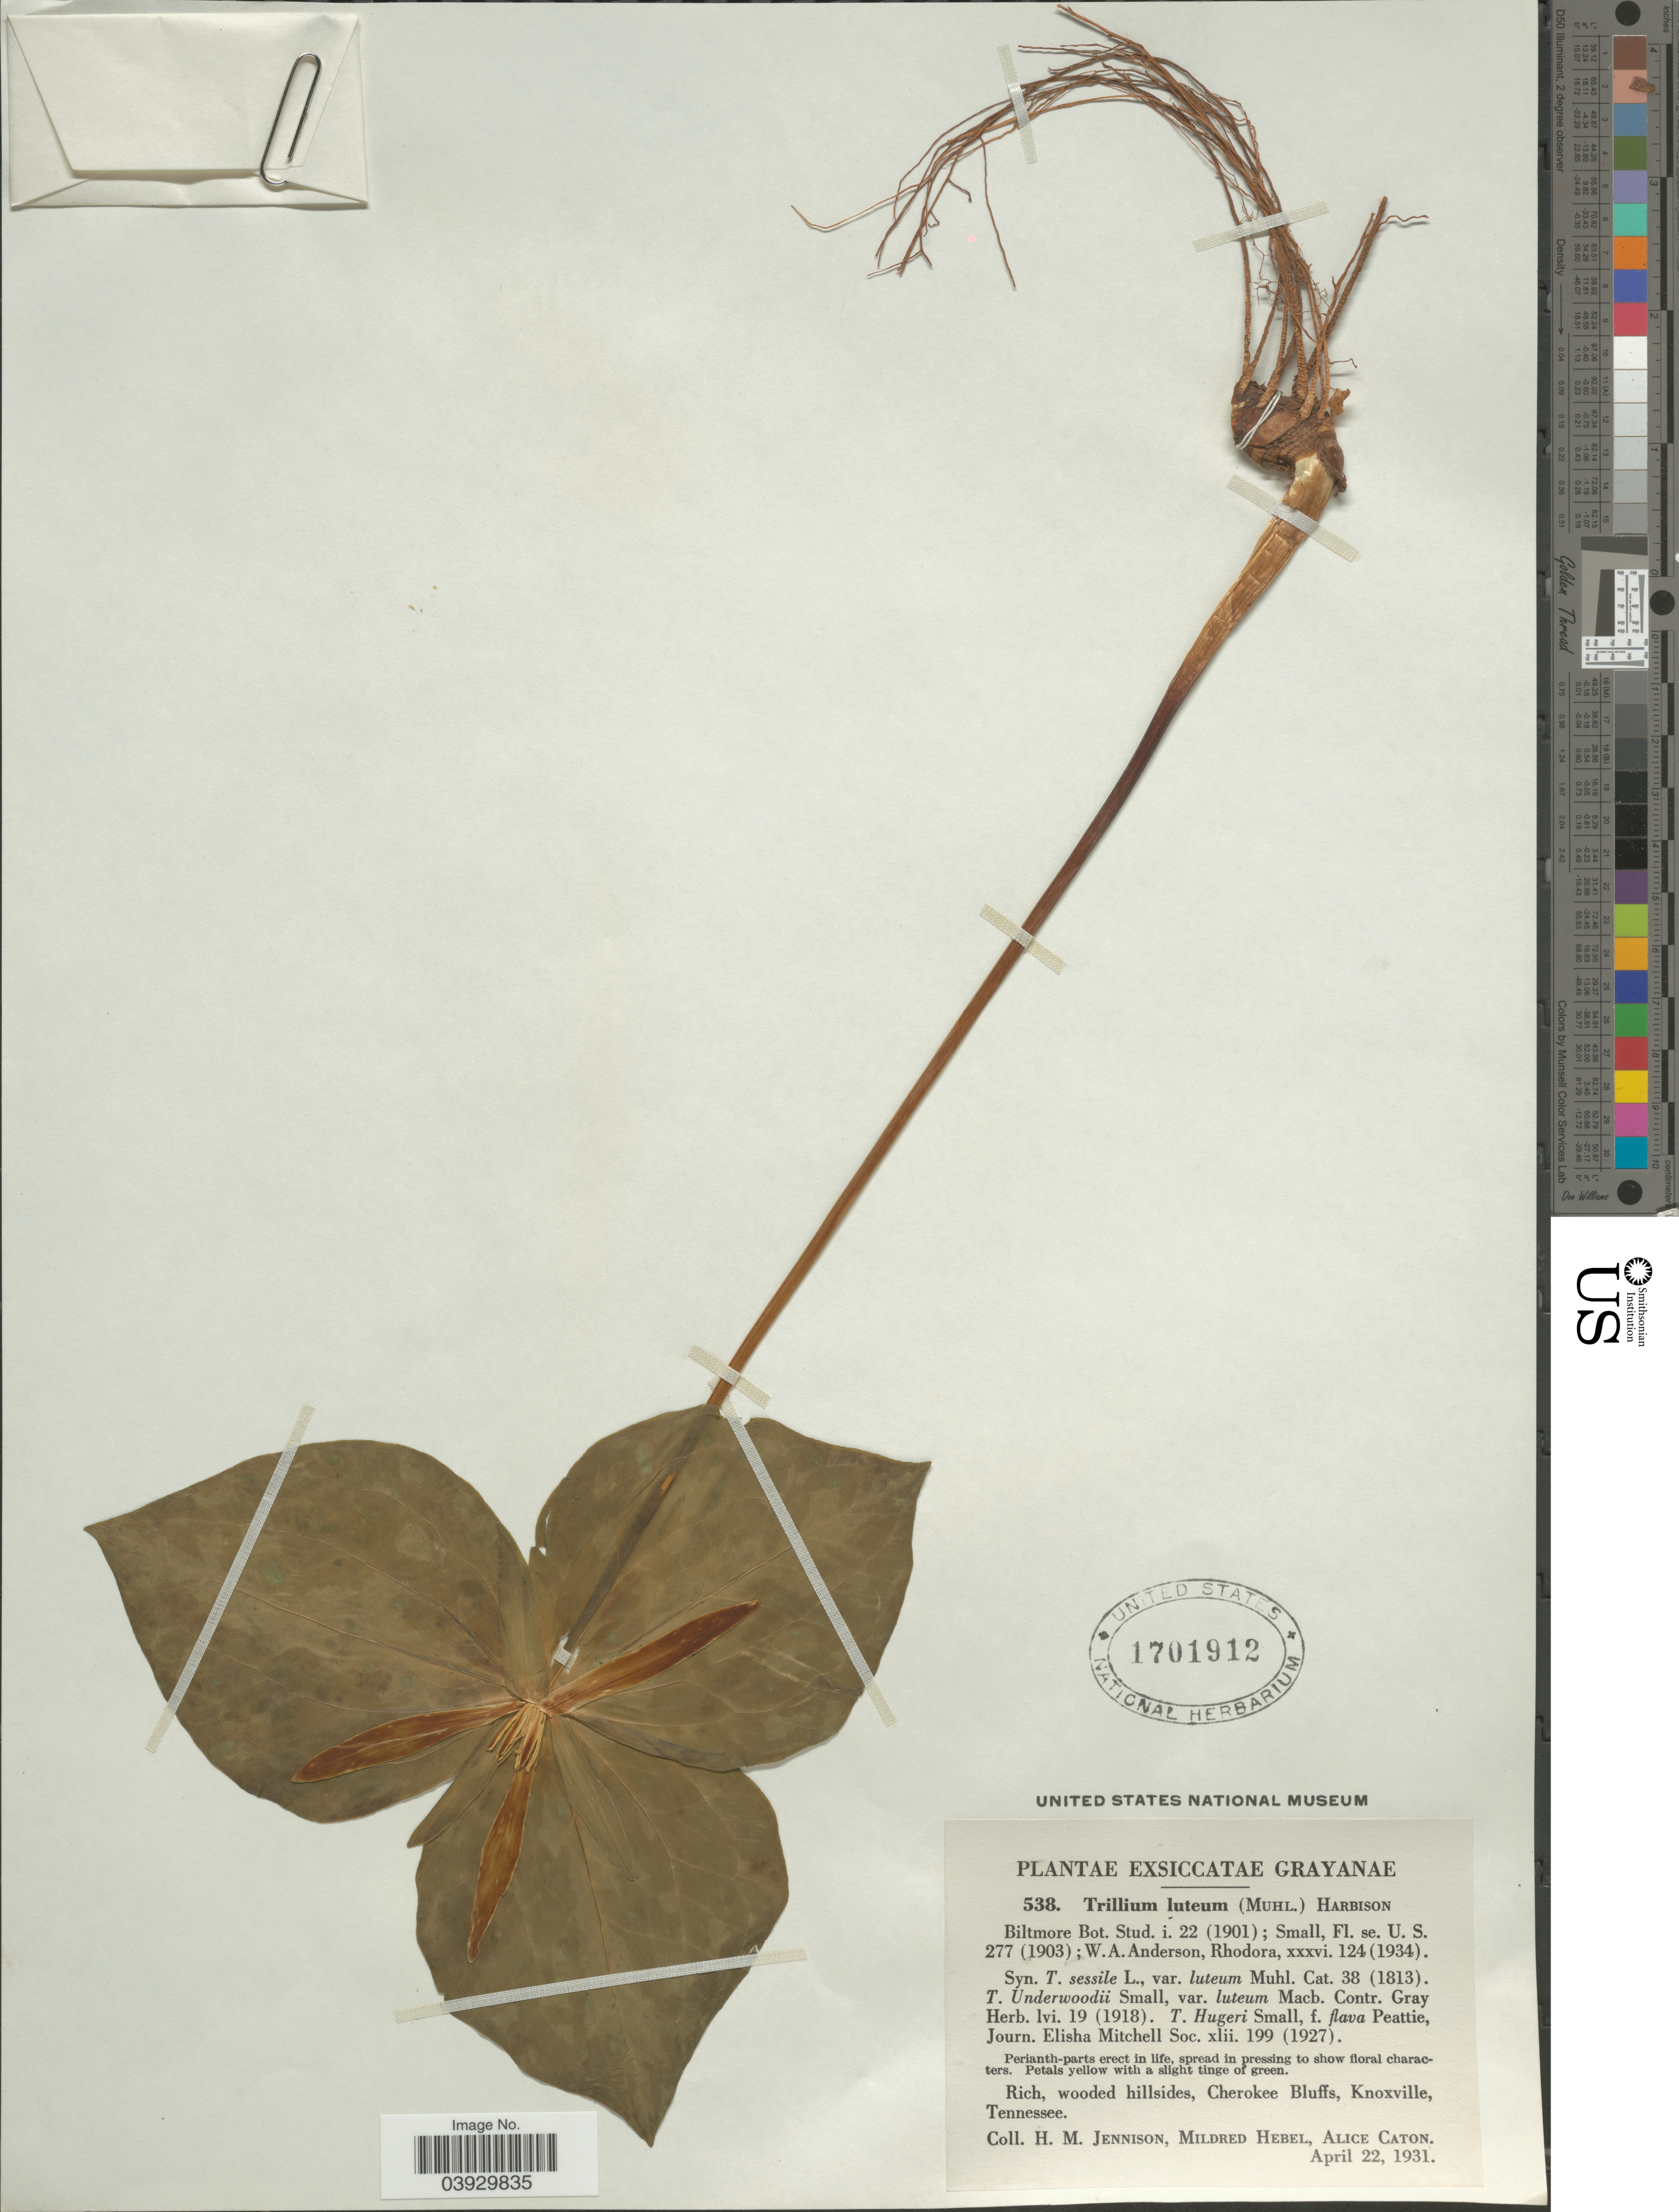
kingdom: Plantae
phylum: Tracheophyta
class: Liliopsida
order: Liliales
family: Melanthiaceae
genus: Trillium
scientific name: Trillium luteum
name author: Harb.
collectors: H. Jennison, M. Hebel & A. Caton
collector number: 538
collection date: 1931-04-22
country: United States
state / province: Tennessee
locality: Cherokee Bluffs, Knoxville.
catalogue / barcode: US 1701912